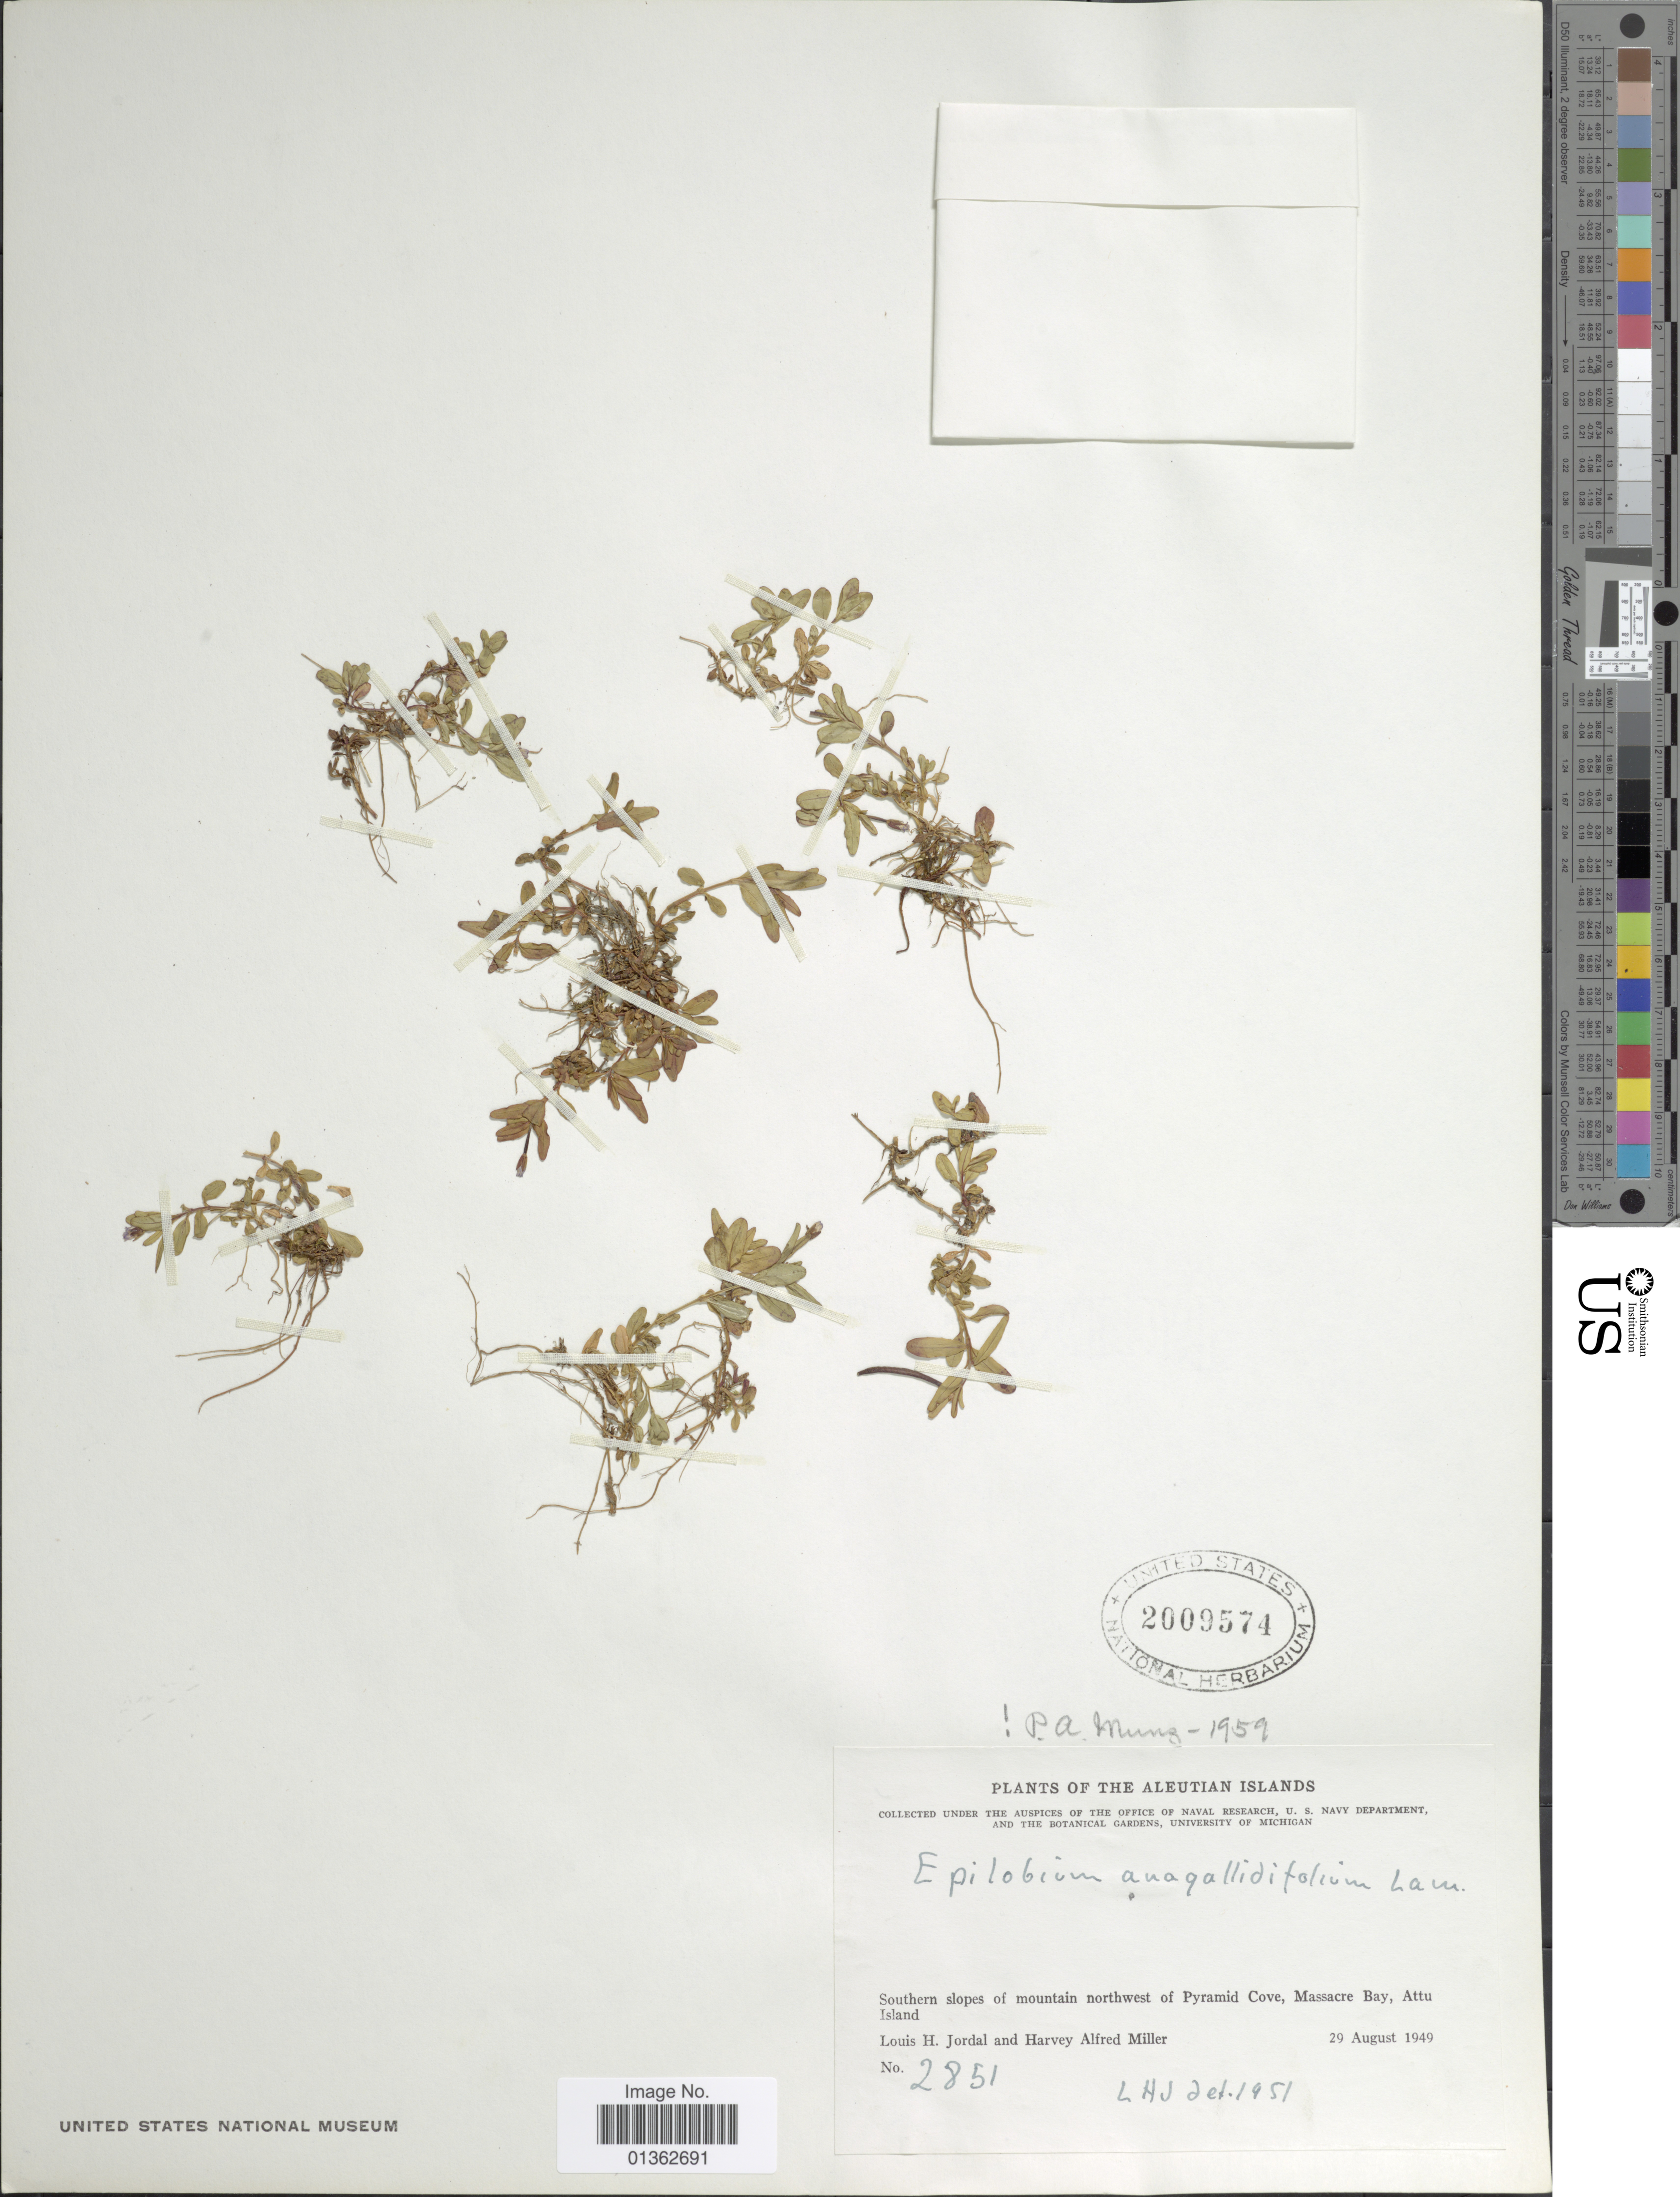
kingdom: Plantae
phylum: Tracheophyta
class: Magnoliopsida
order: Myrtales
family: Onagraceae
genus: Epilobium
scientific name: Epilobium anagallidifolium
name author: Lam.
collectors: L. Jordal & H. A. Miller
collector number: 2851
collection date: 1949-08-29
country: United States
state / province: Alaska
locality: Aleutian Islands. Southern slopes of mountain northwest of Pyramid Cove, Massacre Bay, Attu Island.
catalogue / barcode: US 2009574